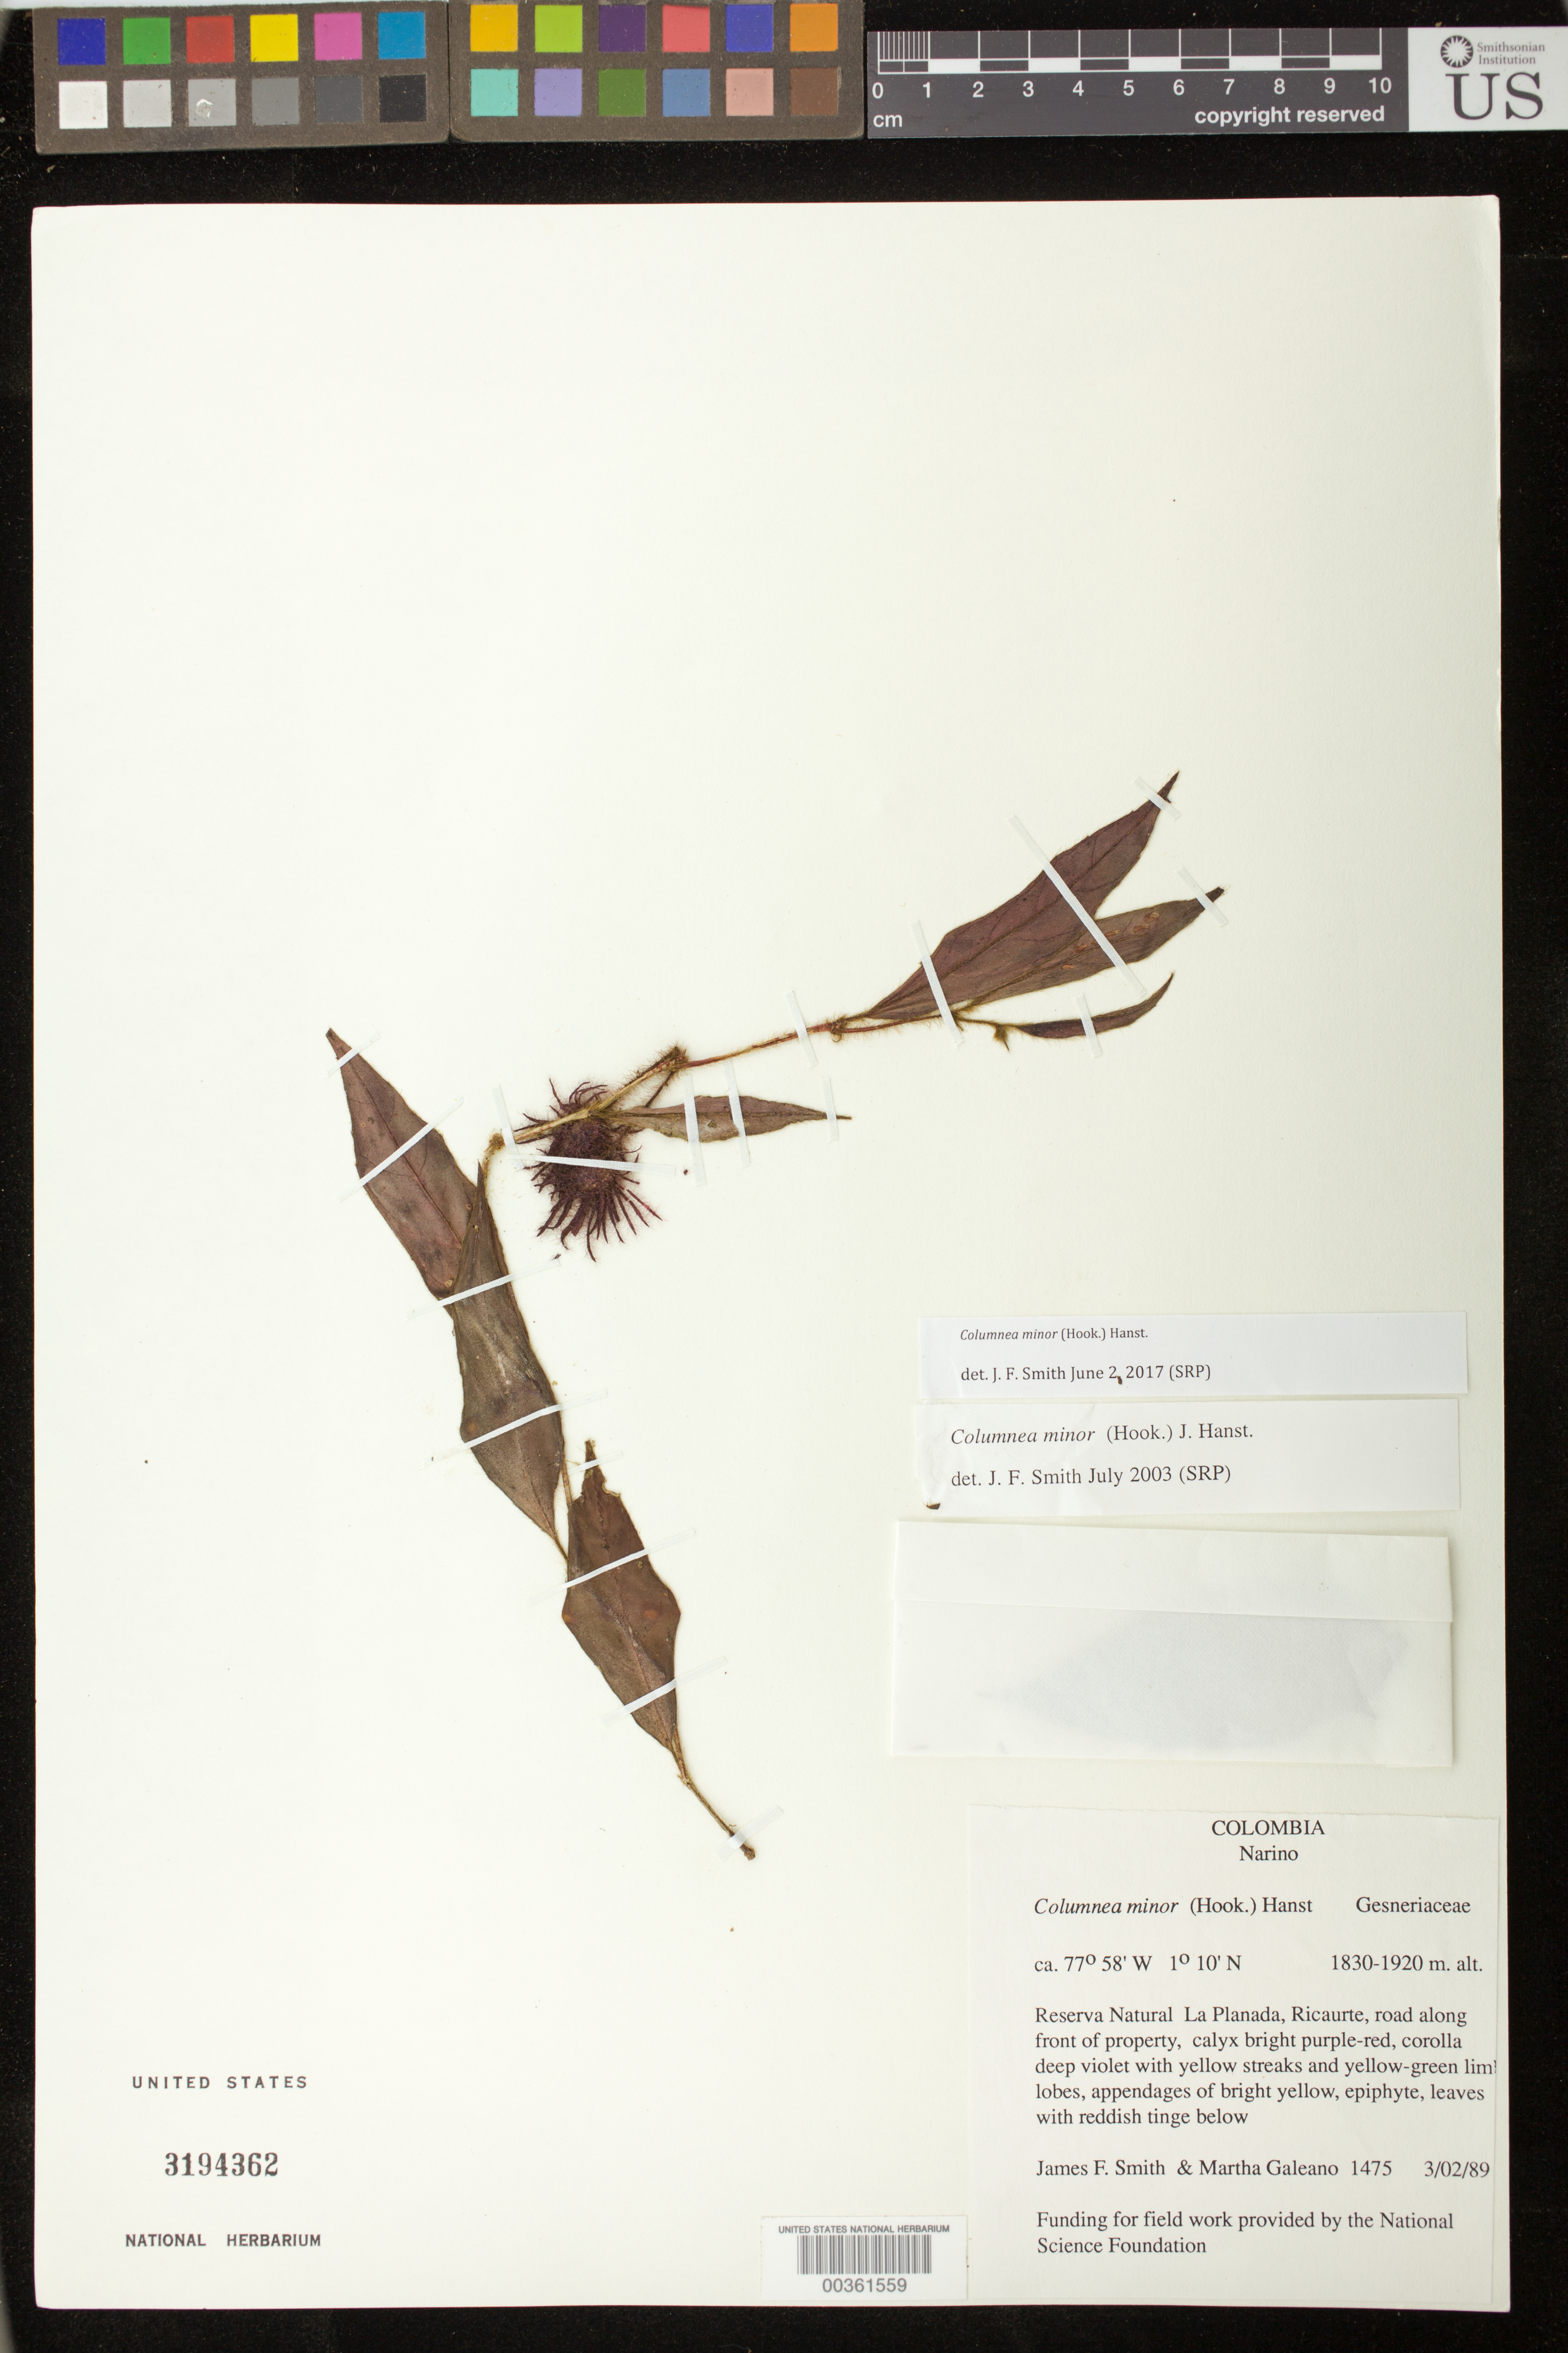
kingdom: Plantae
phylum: Tracheophyta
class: Magnoliopsida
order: Lamiales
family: Gesneriaceae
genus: Columnea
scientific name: Columnea minor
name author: (Hook.) Hanst.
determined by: Smith, J. F.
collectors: J. Smith & M. Galeano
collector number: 1475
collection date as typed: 02 Mar 1989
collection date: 1989-03-02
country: Colombia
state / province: Nariño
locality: Reserva Natural La Planada, Ricaurte, road along front of property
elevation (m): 1830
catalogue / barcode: US 3194362